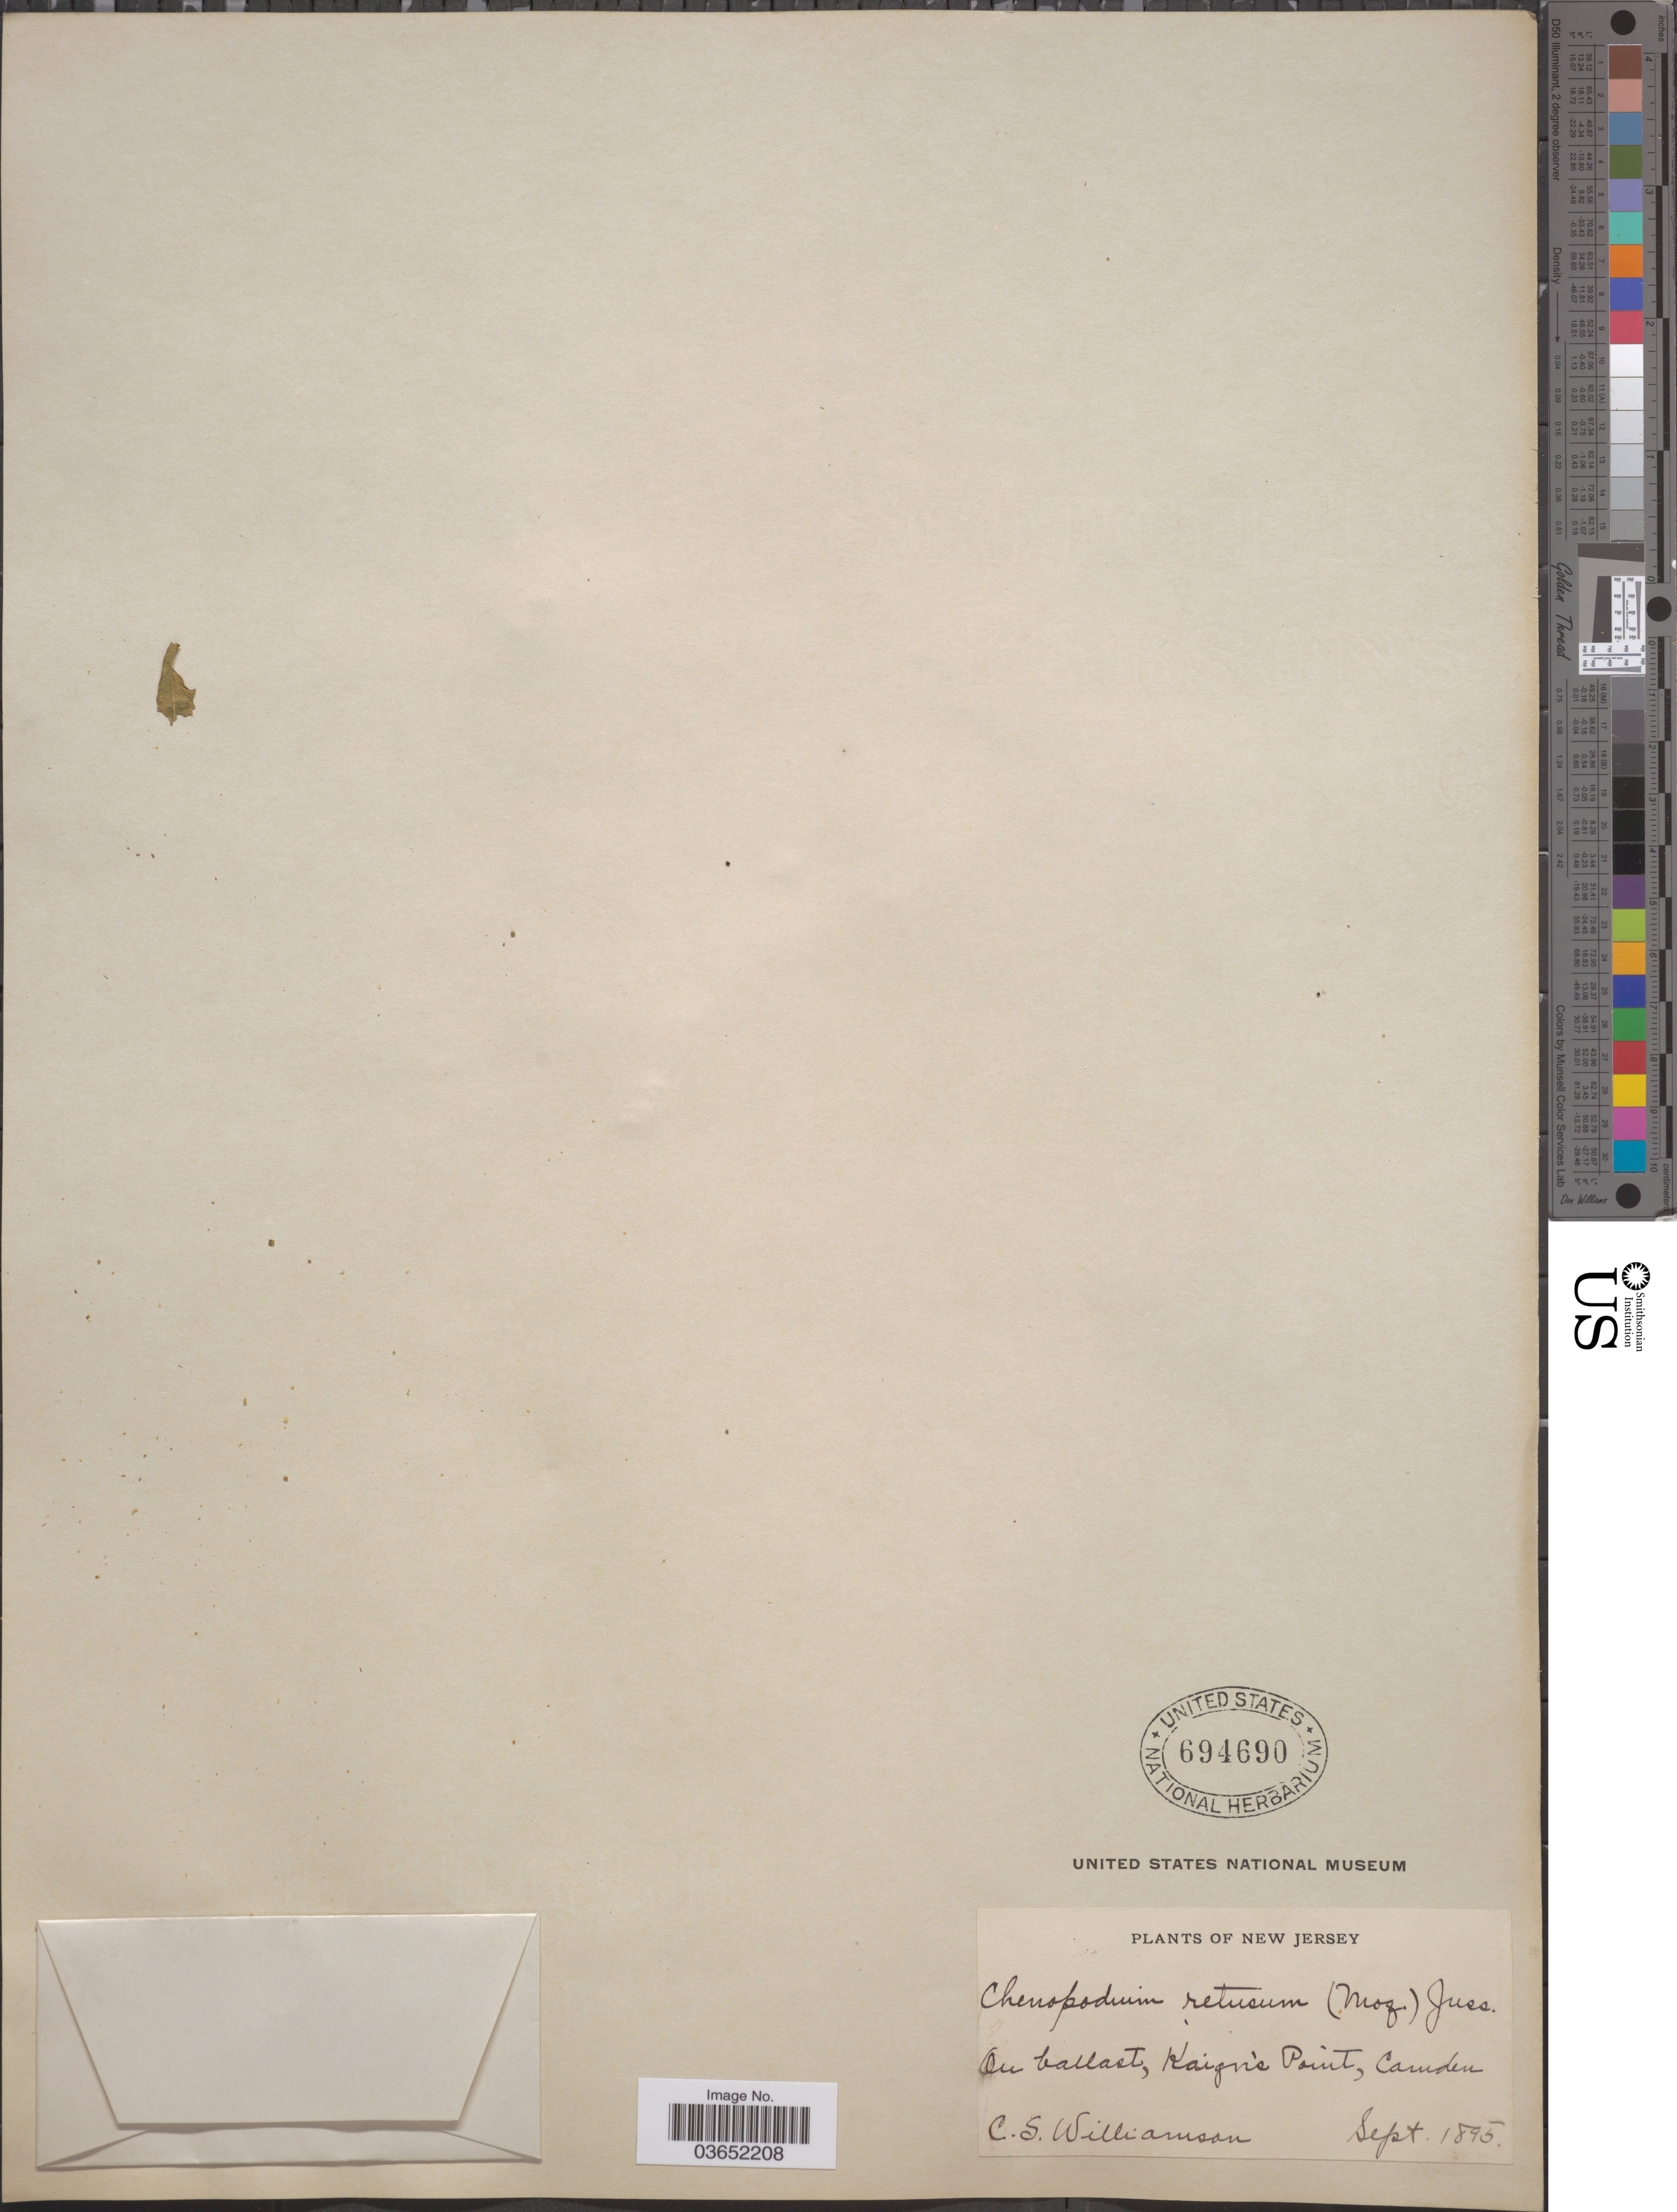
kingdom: Plantae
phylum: Tracheophyta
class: Magnoliopsida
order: Caryophyllales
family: Amaranthaceae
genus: Chenopodium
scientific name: Chenopodium ambrosioides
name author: L.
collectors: C. Williamson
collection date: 1895-09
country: United States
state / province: New Jersey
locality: On ballast, Kaighn's Point, Camden.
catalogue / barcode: US 694690